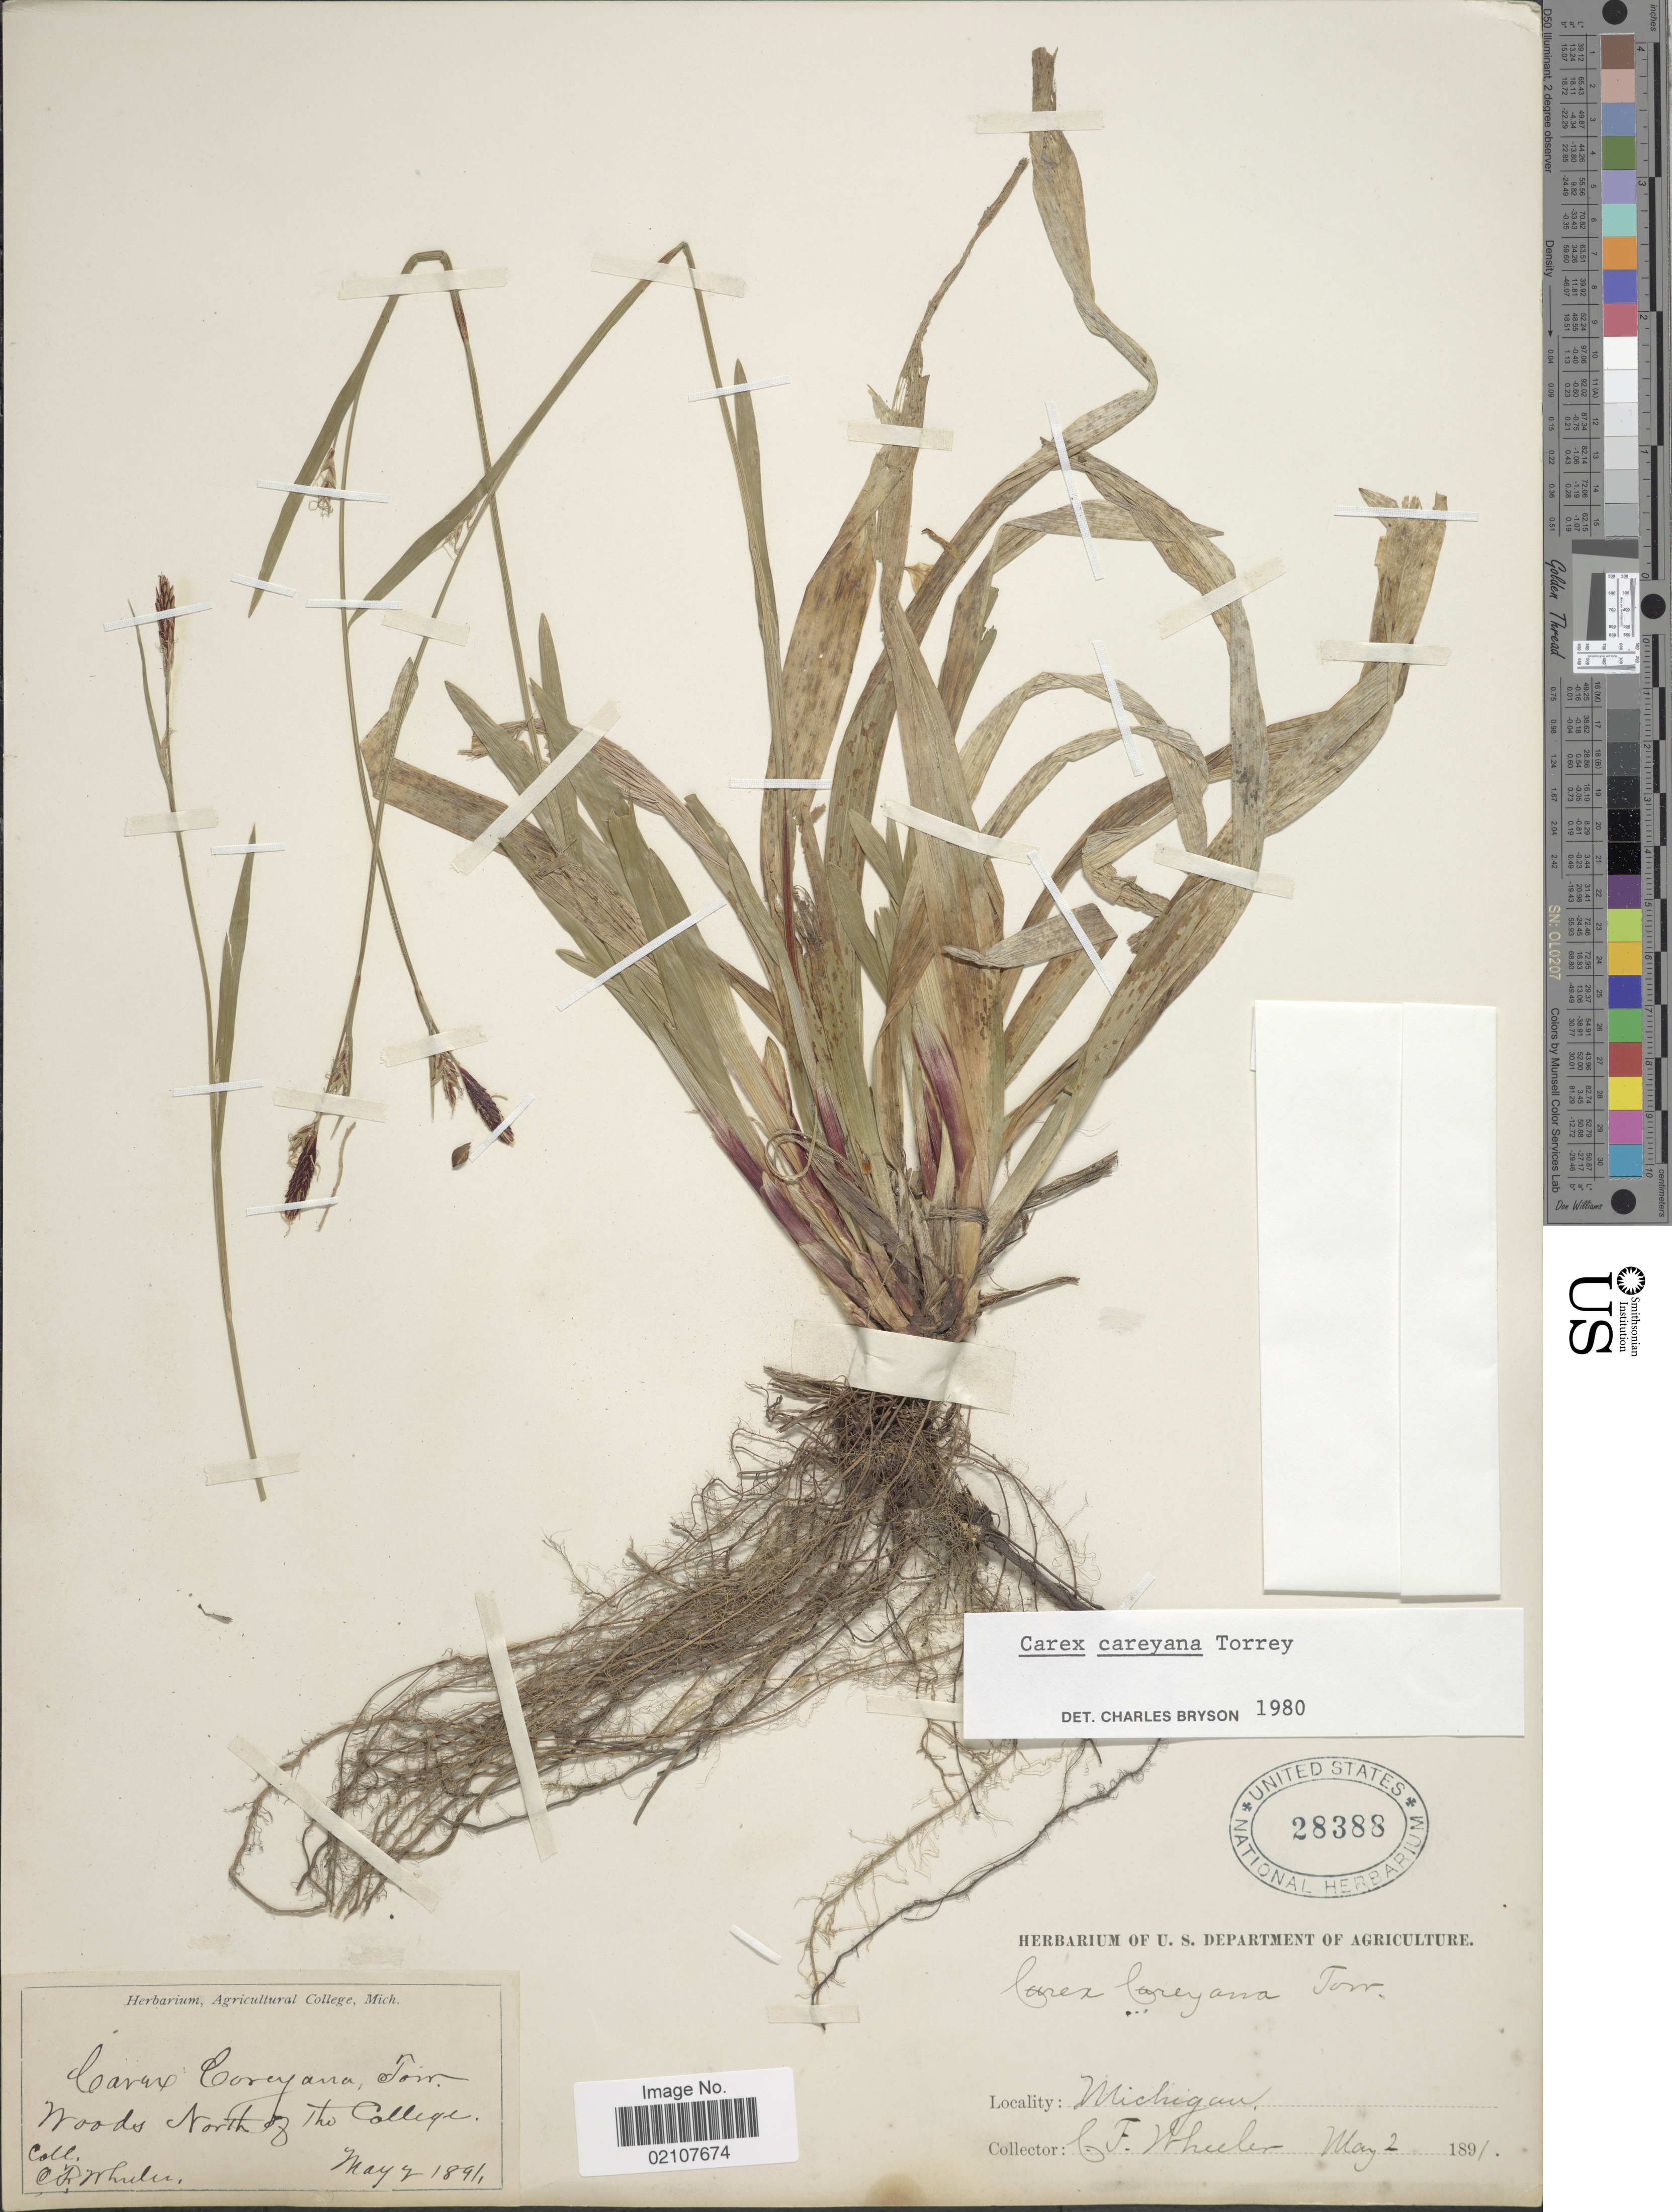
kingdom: Plantae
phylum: Tracheophyta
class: Liliopsida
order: Poales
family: Cyperaceae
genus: Carex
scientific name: Carex careyana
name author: Torr. ex Dewey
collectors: C. Wheeler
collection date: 1891-05-02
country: United States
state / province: Michigan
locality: Woods North of The College.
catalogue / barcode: US 28388